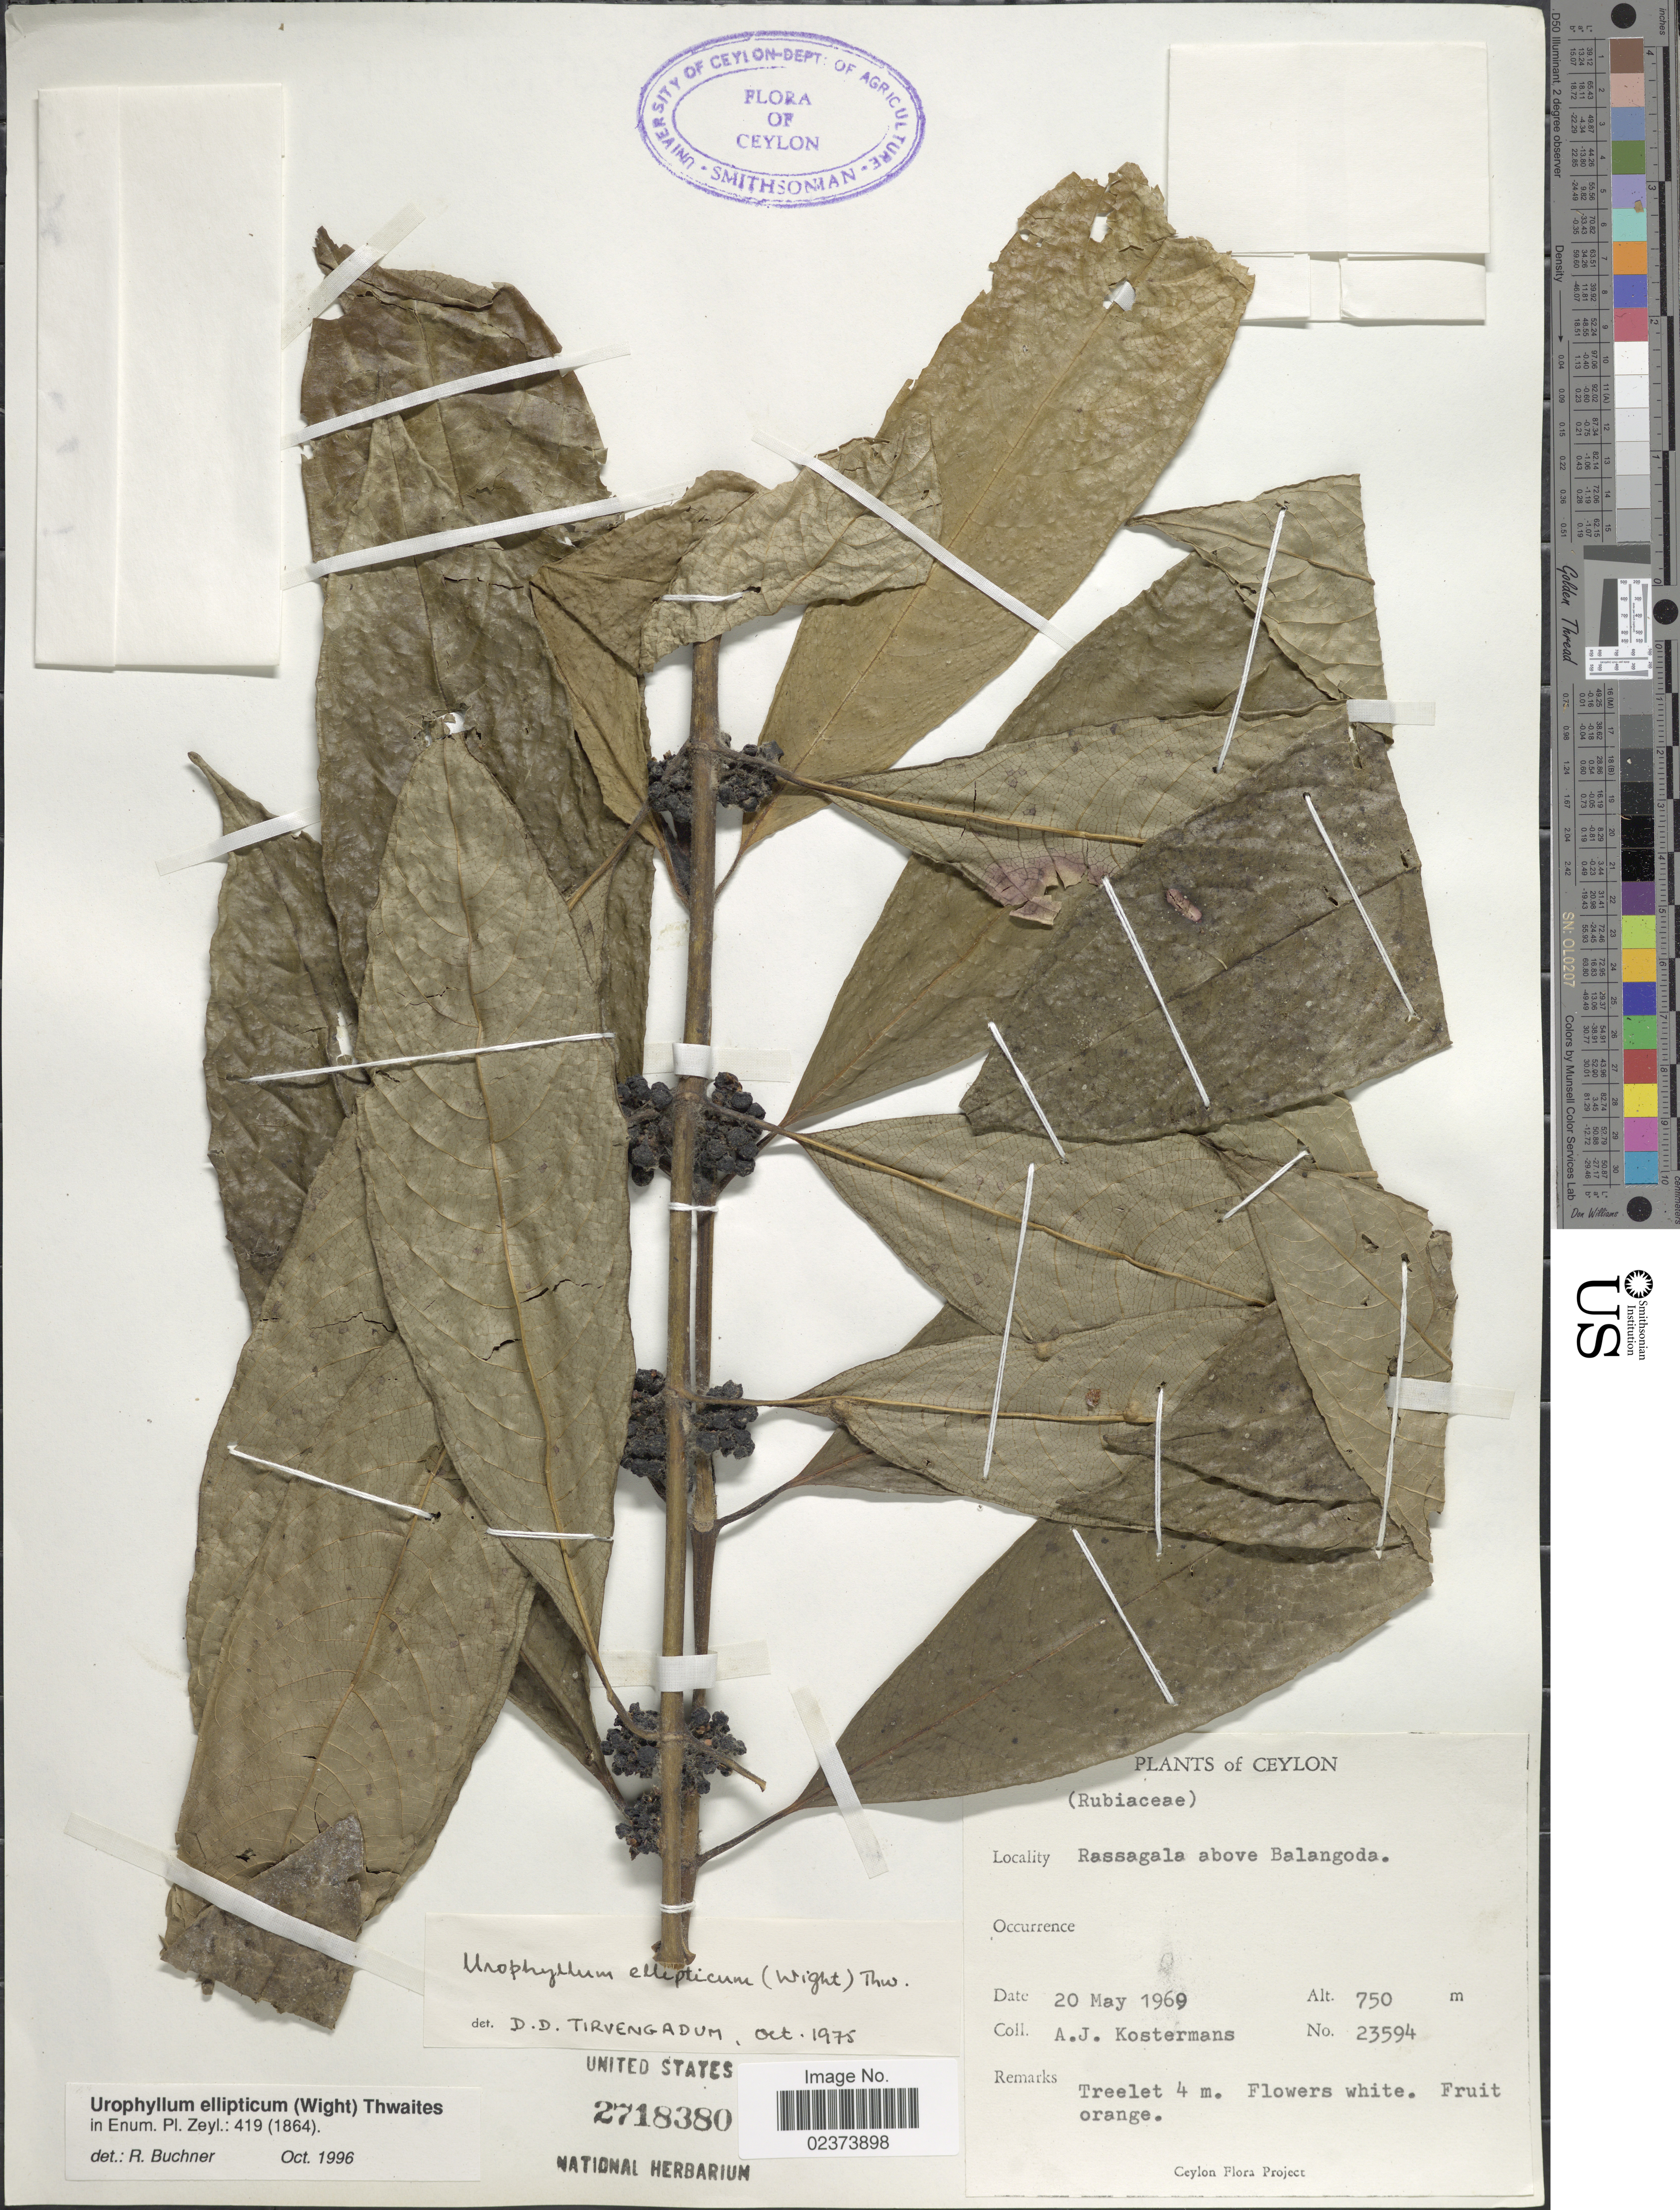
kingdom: Plantae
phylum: Tracheophyta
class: Magnoliopsida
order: Gentianales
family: Rubiaceae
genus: Urophyllum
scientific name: Urophyllum ellipticum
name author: (Wight) Thwaites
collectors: A. J. G. Kostermans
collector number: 23594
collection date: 1969-05-20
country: Sri Lanka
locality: Ceylon, Rassagla above Balangoda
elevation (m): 750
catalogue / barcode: US 2718380